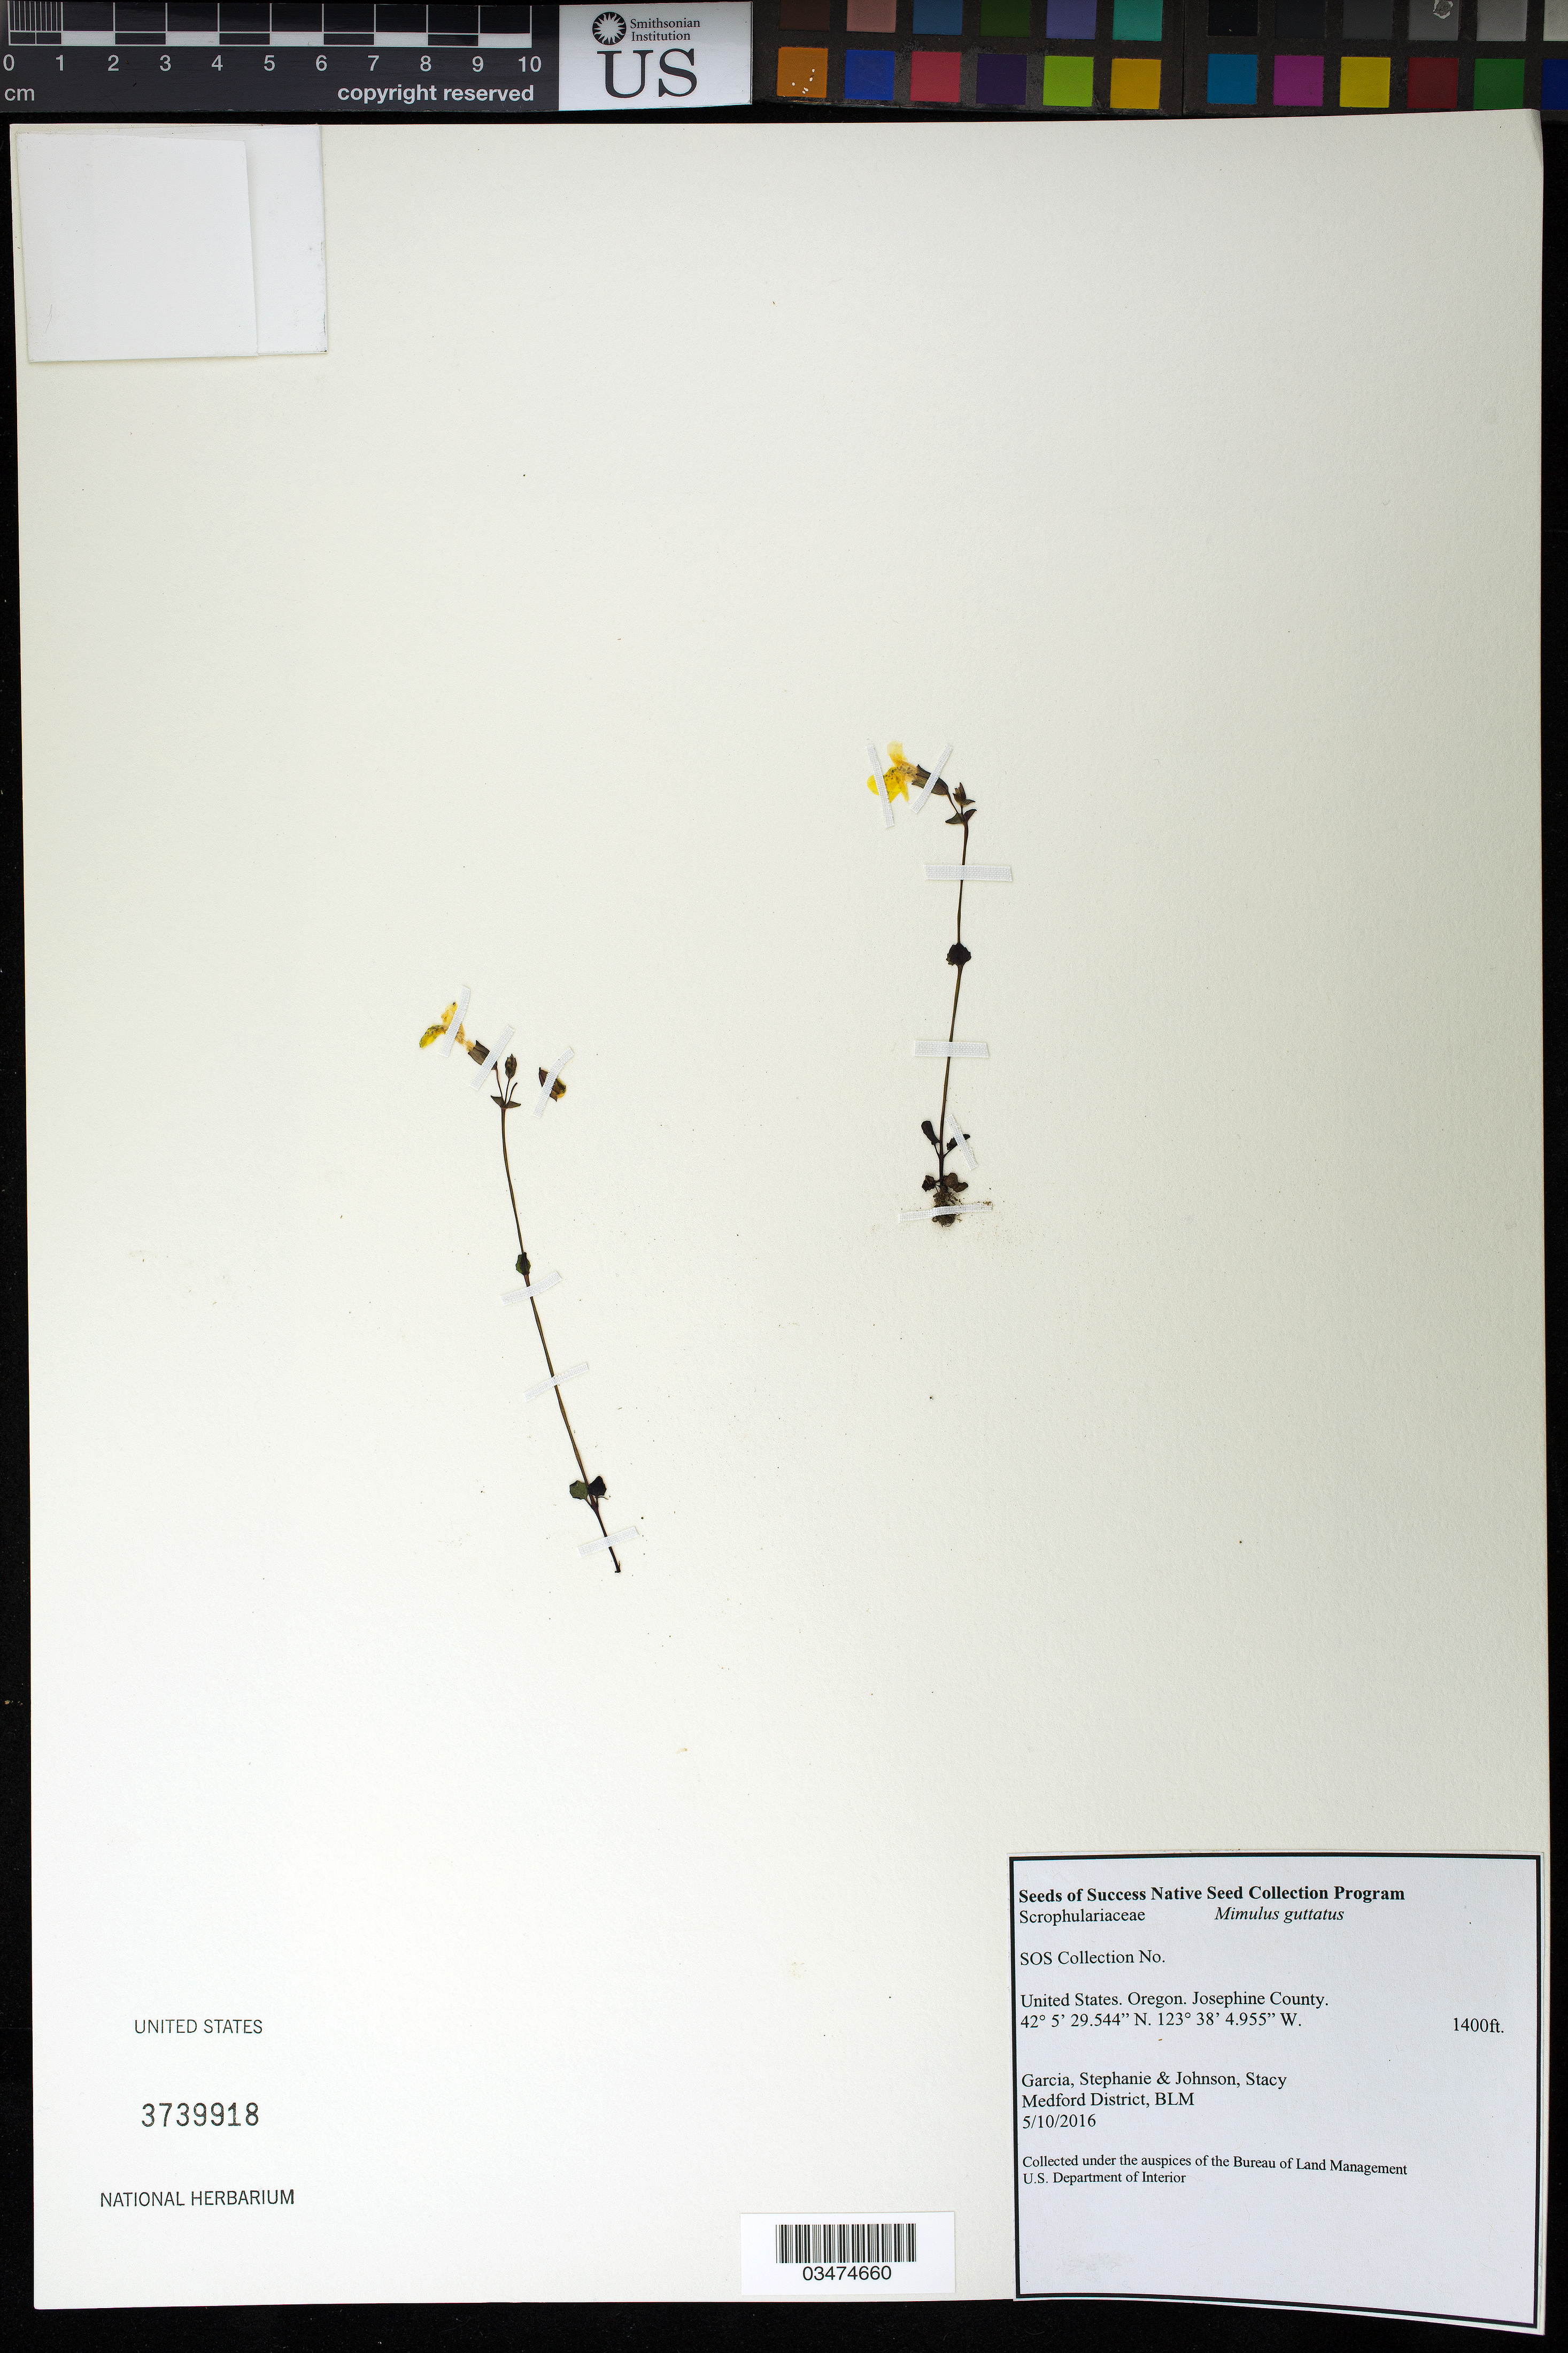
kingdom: Plantae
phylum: Tracheophyta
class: Magnoliopsida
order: Lamiales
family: Phrymaceae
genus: Mimulus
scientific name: Mimulus guttatus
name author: DC.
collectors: S. Garcia & S. Johnson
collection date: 2016-05-10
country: United States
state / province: Oregon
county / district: Josephine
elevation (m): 427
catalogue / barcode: US 3739918